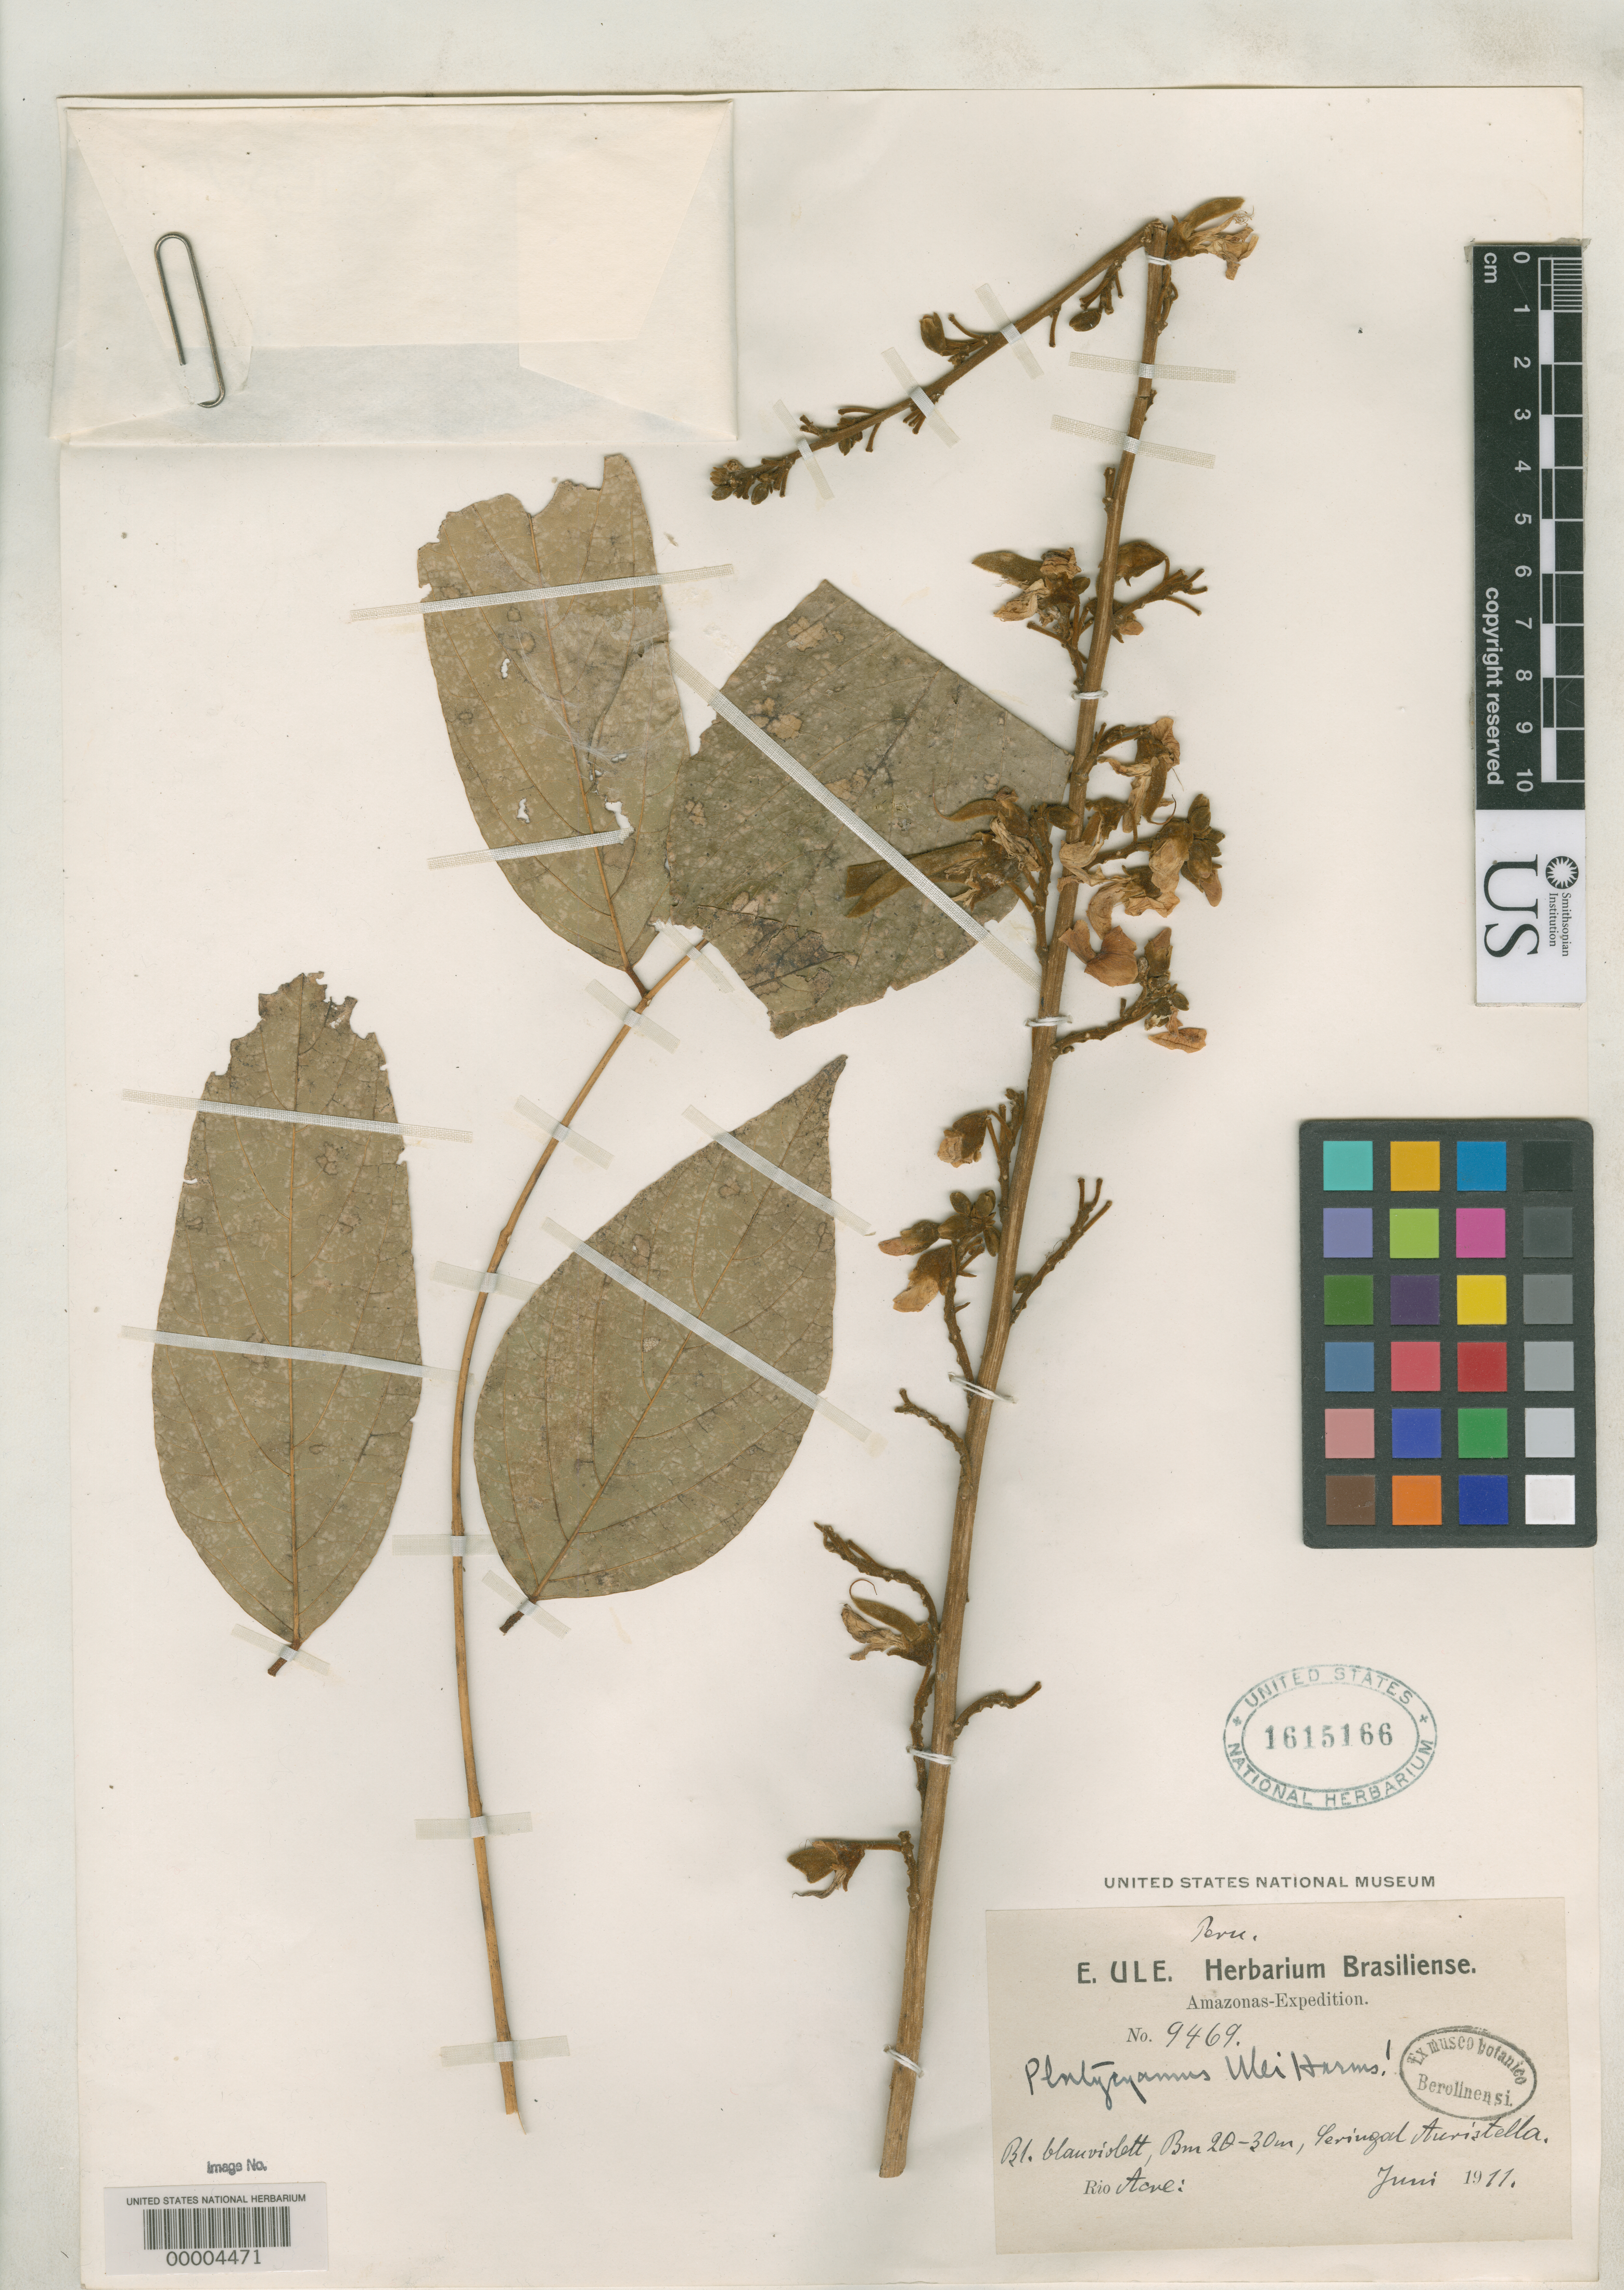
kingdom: Plantae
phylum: Tracheophyta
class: Magnoliopsida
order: Fabales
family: Fabaceae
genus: Platycyamus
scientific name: Platycyamus ulei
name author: Harms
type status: Isosyntype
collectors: E. H. Ule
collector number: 9469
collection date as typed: Jun 1911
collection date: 1911-06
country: Peru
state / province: Amazonas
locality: Río Acre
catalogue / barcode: US 1615166